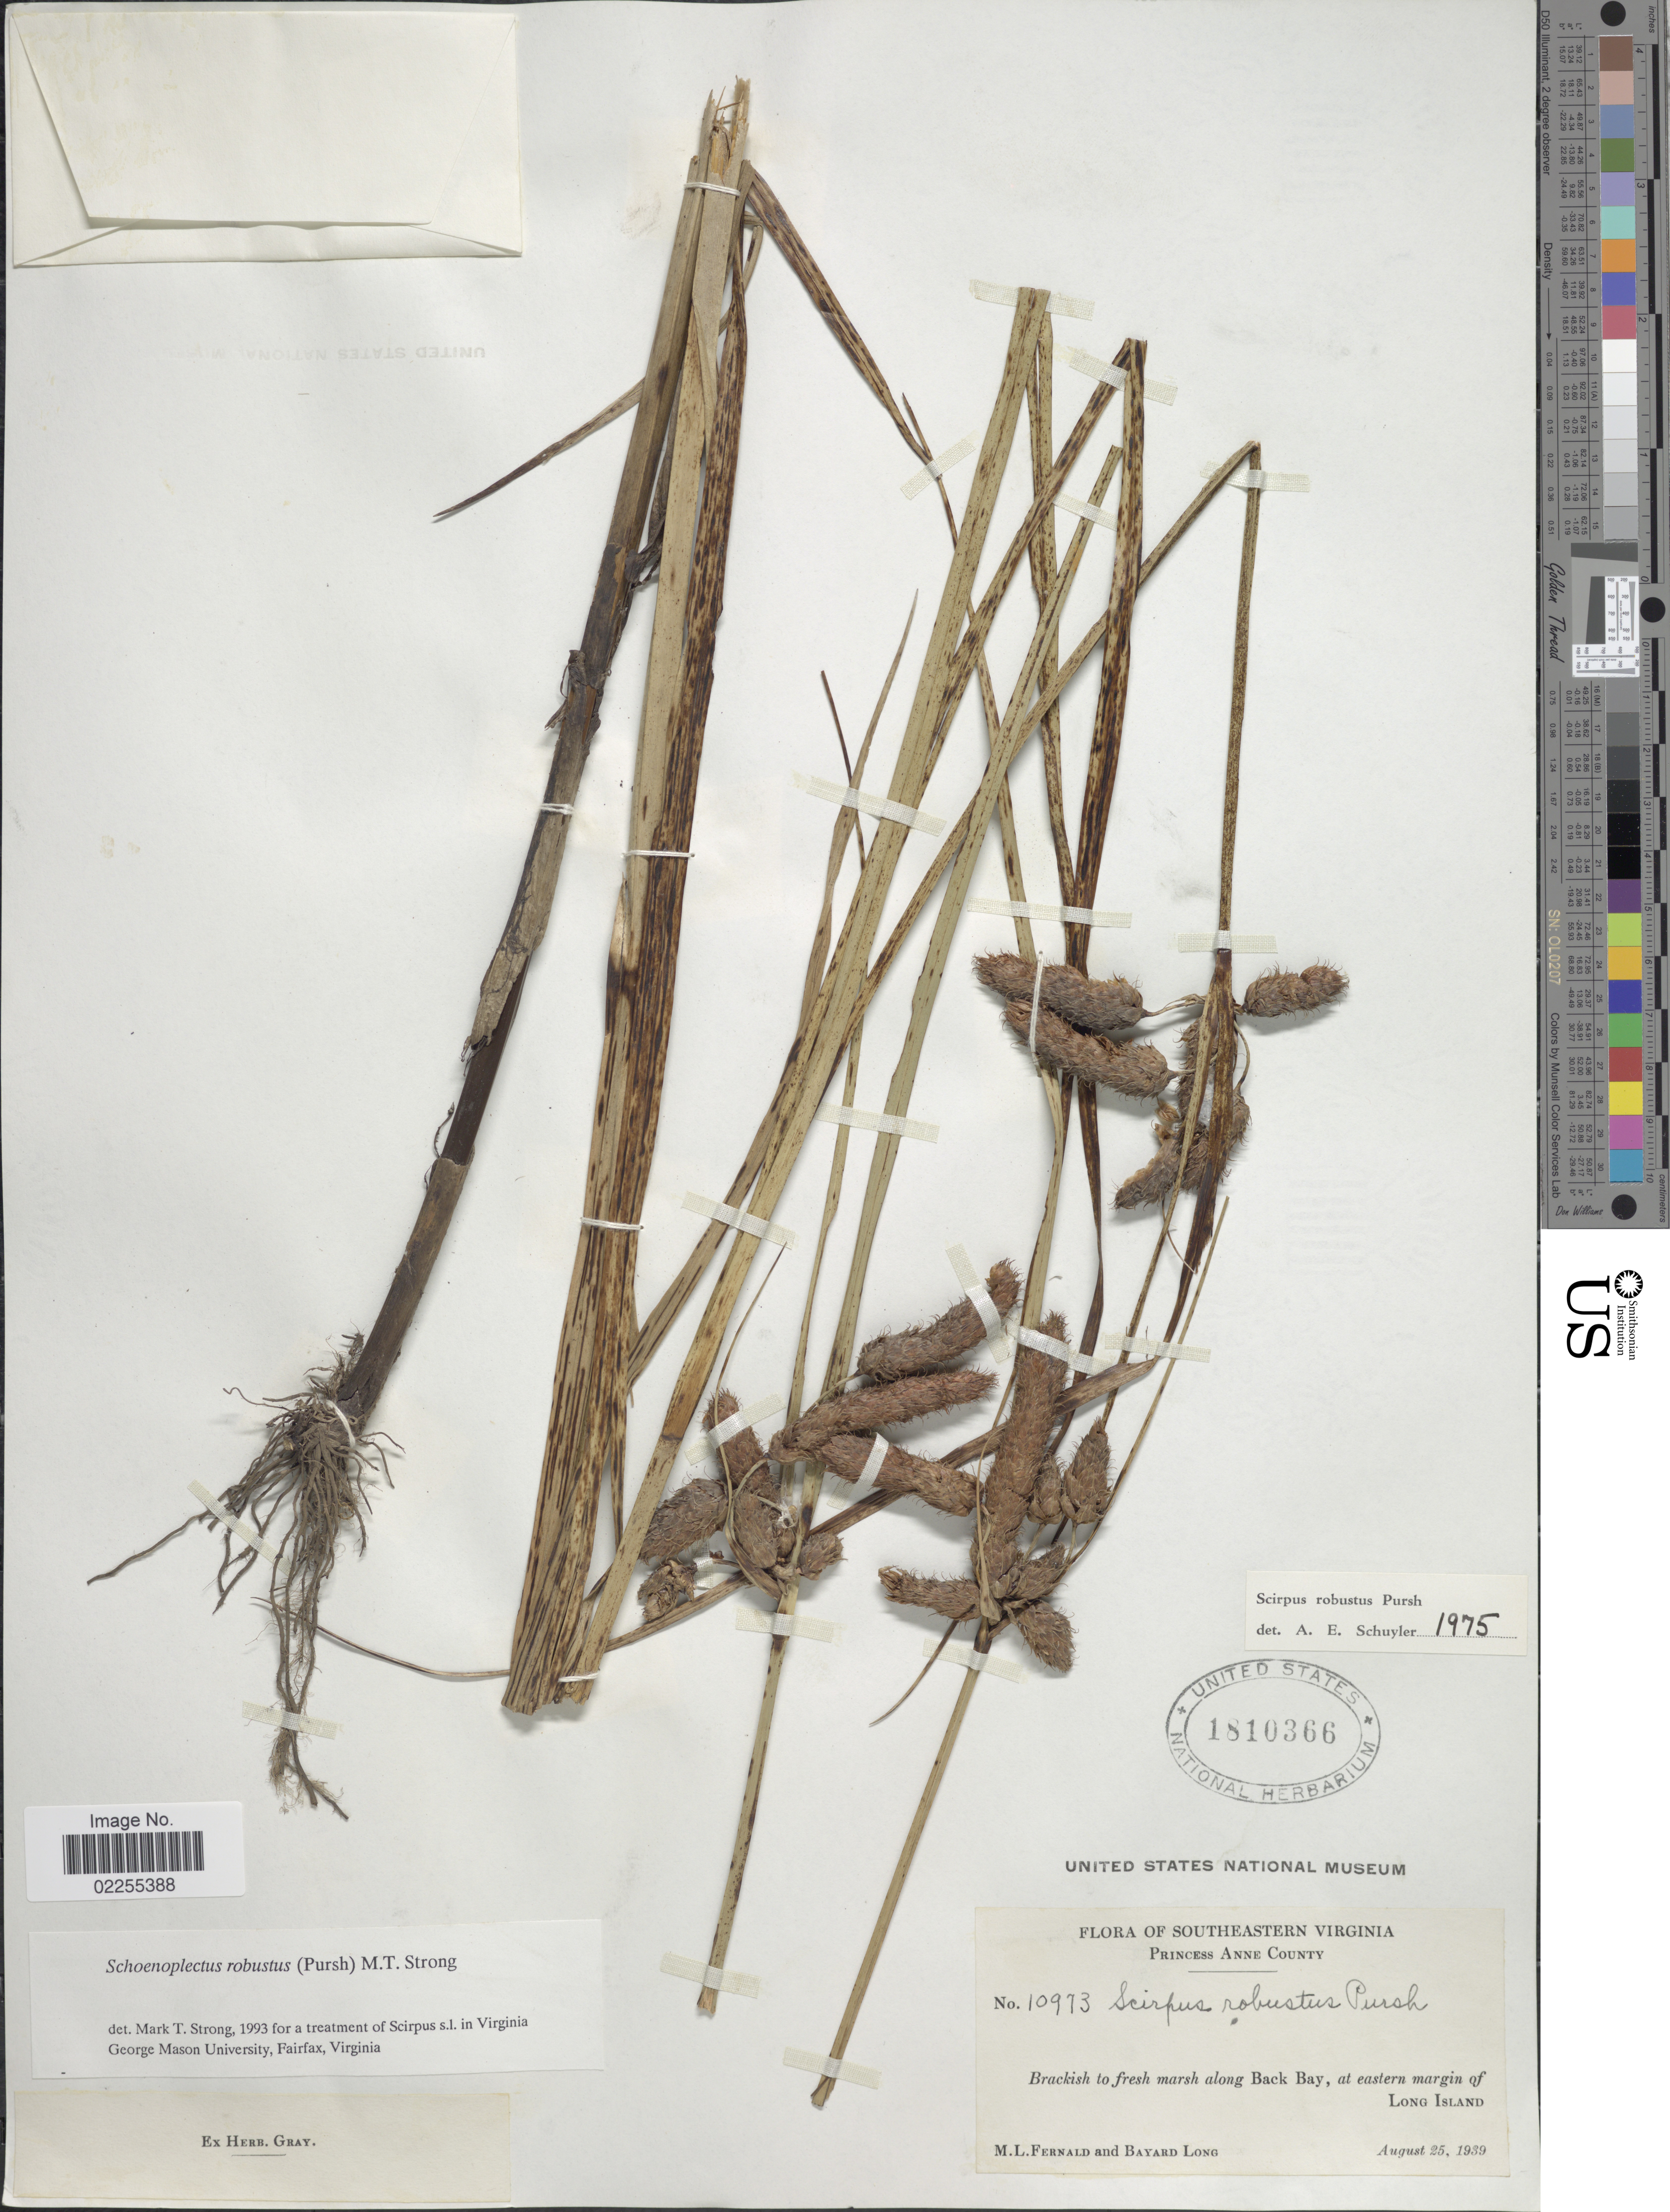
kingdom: Plantae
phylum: Tracheophyta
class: Liliopsida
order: Poales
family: Cyperaceae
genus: Bolboschoenus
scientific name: Bolboschoenus robustus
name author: (Pursh) Soják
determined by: Strong, M. T., (US), Smithsonian Institution - National Museum of Natural History (UNITED STATES)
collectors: M. L. Fernald & B. Long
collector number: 10973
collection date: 1939-08-25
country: United States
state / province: Virginia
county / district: City of Virginia Beach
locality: Southeastern Virginia, Princess Anne (=historic county name) County, brackish to fresh marsh along Back Bay, at eastern margin of Long Island.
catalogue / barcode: US 1810366